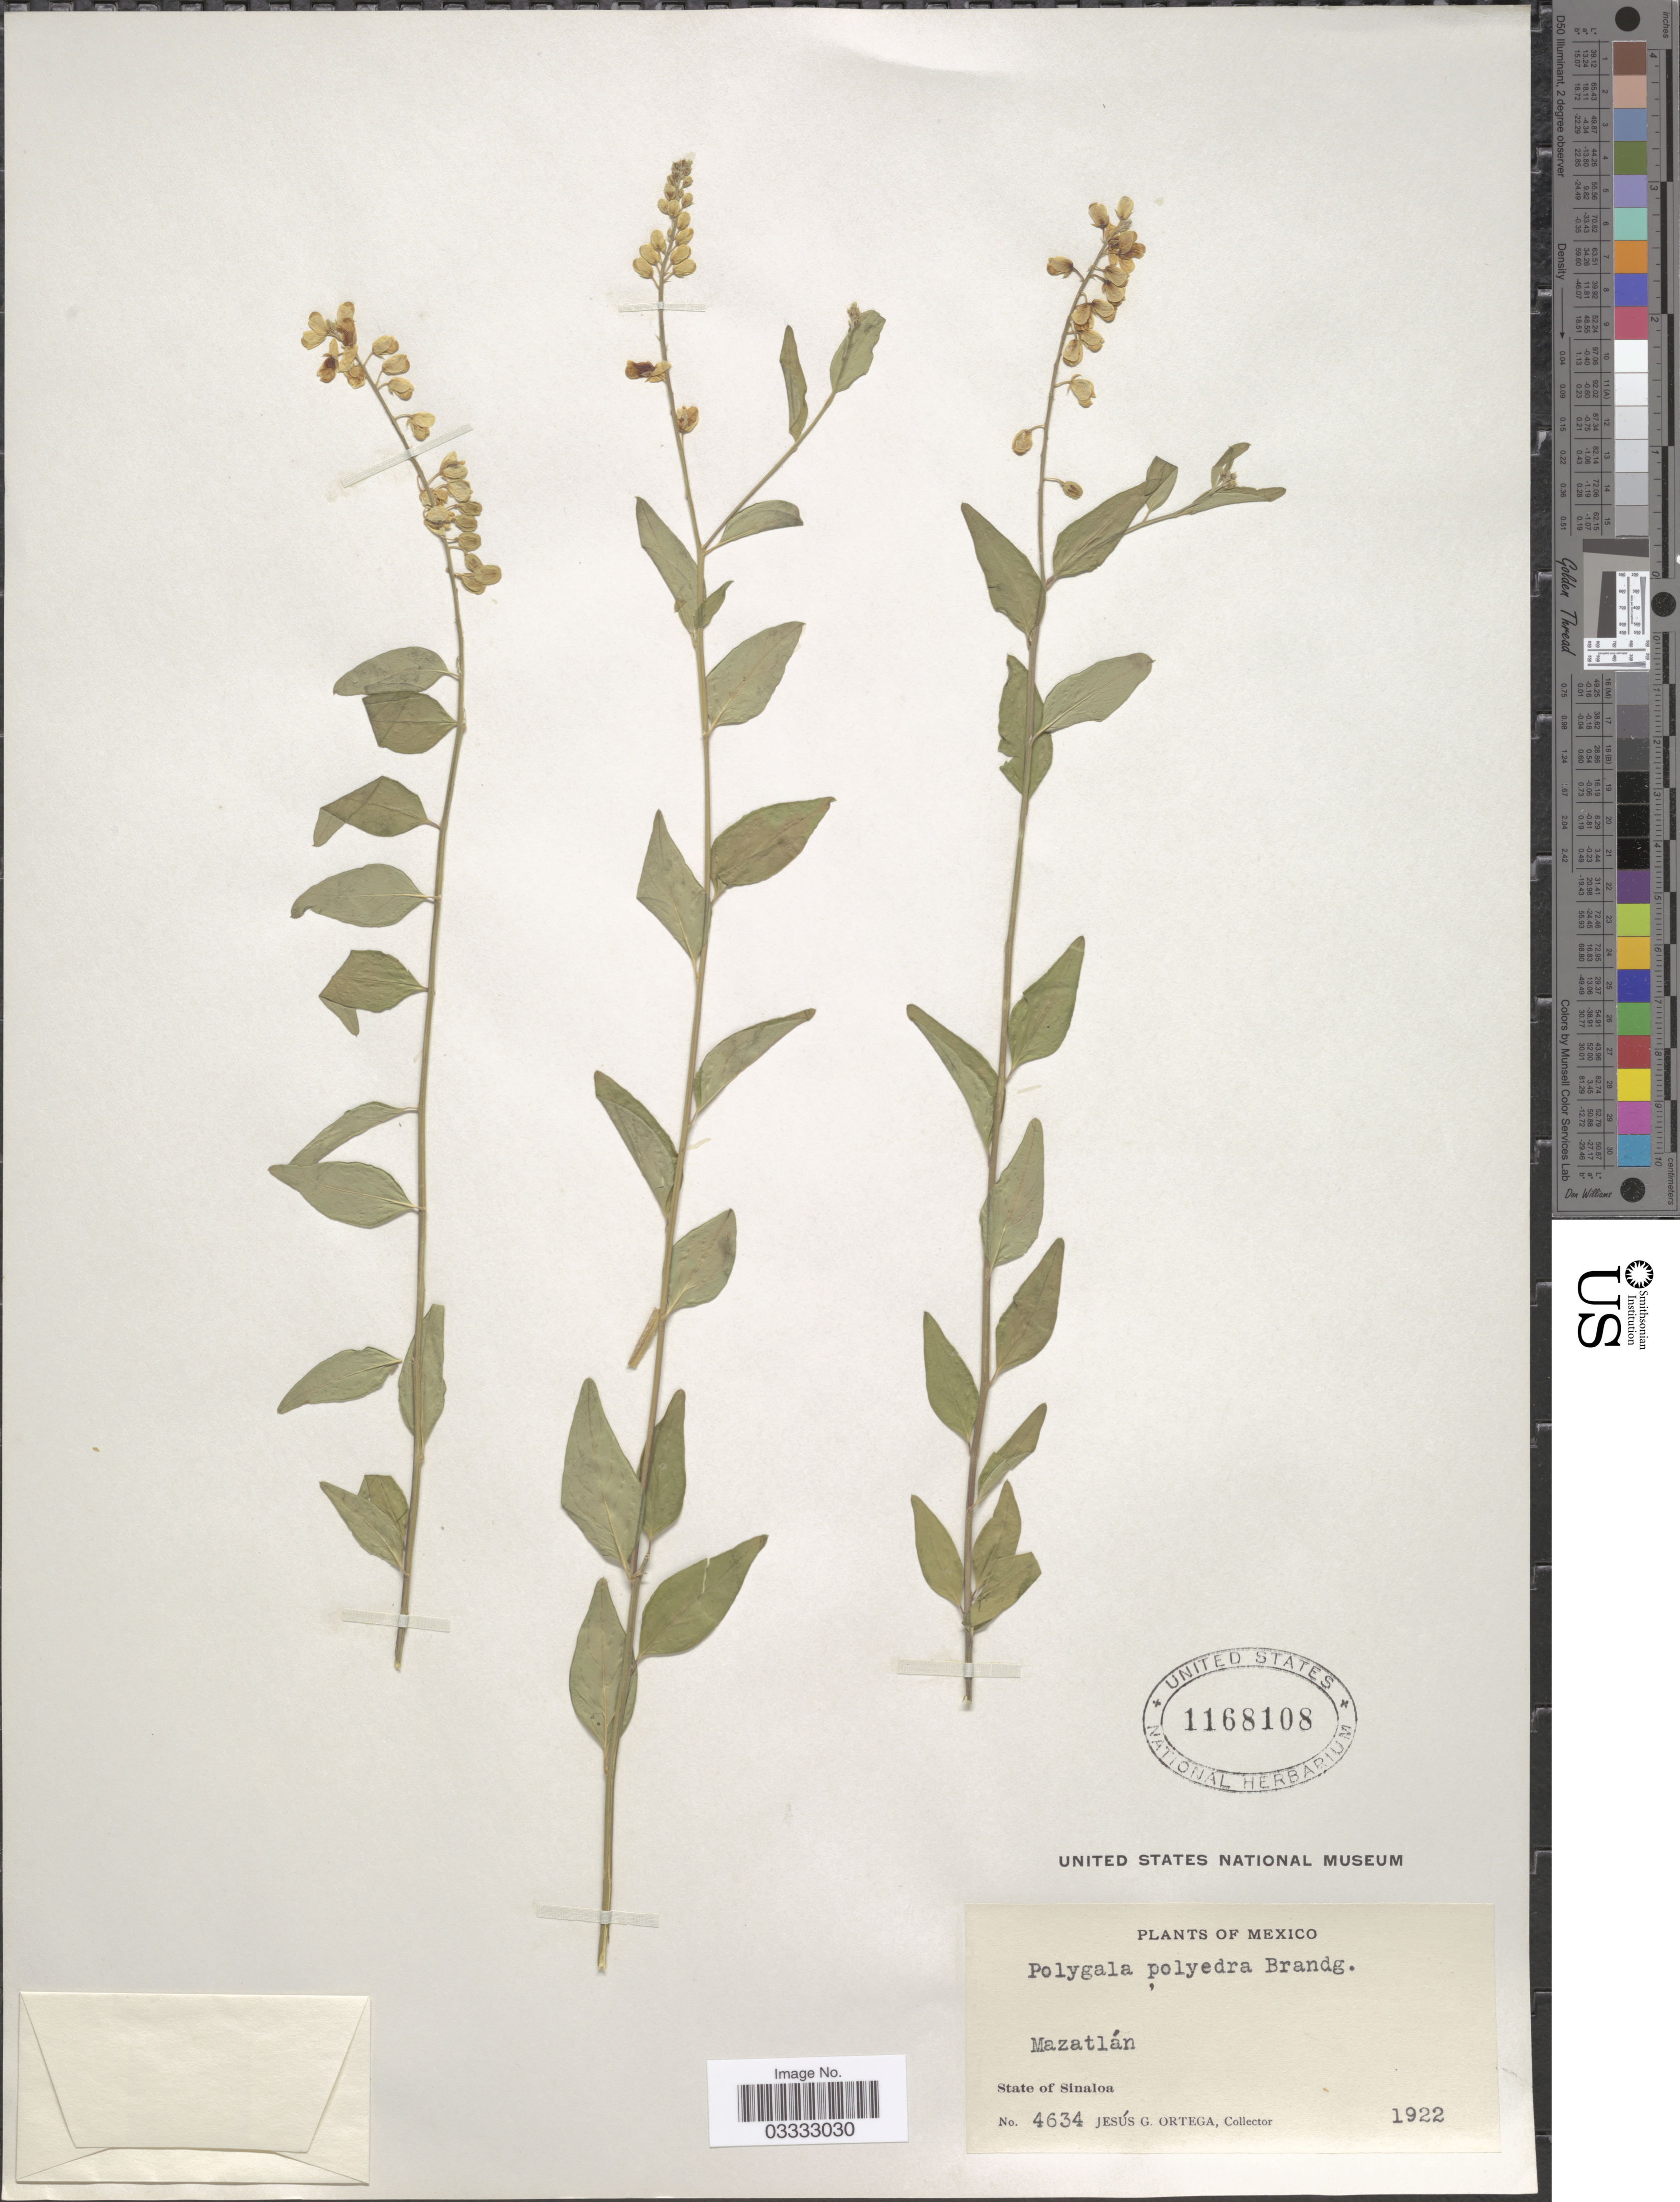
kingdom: Plantae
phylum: Tracheophyta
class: Magnoliopsida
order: Fabales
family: Polygalaceae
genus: Polygala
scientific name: Polygala polyedra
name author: Brandegee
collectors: J. Ortega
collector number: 4634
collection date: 1922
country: Mexico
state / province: Sinaloa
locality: Mazatlán.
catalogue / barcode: US 1168108